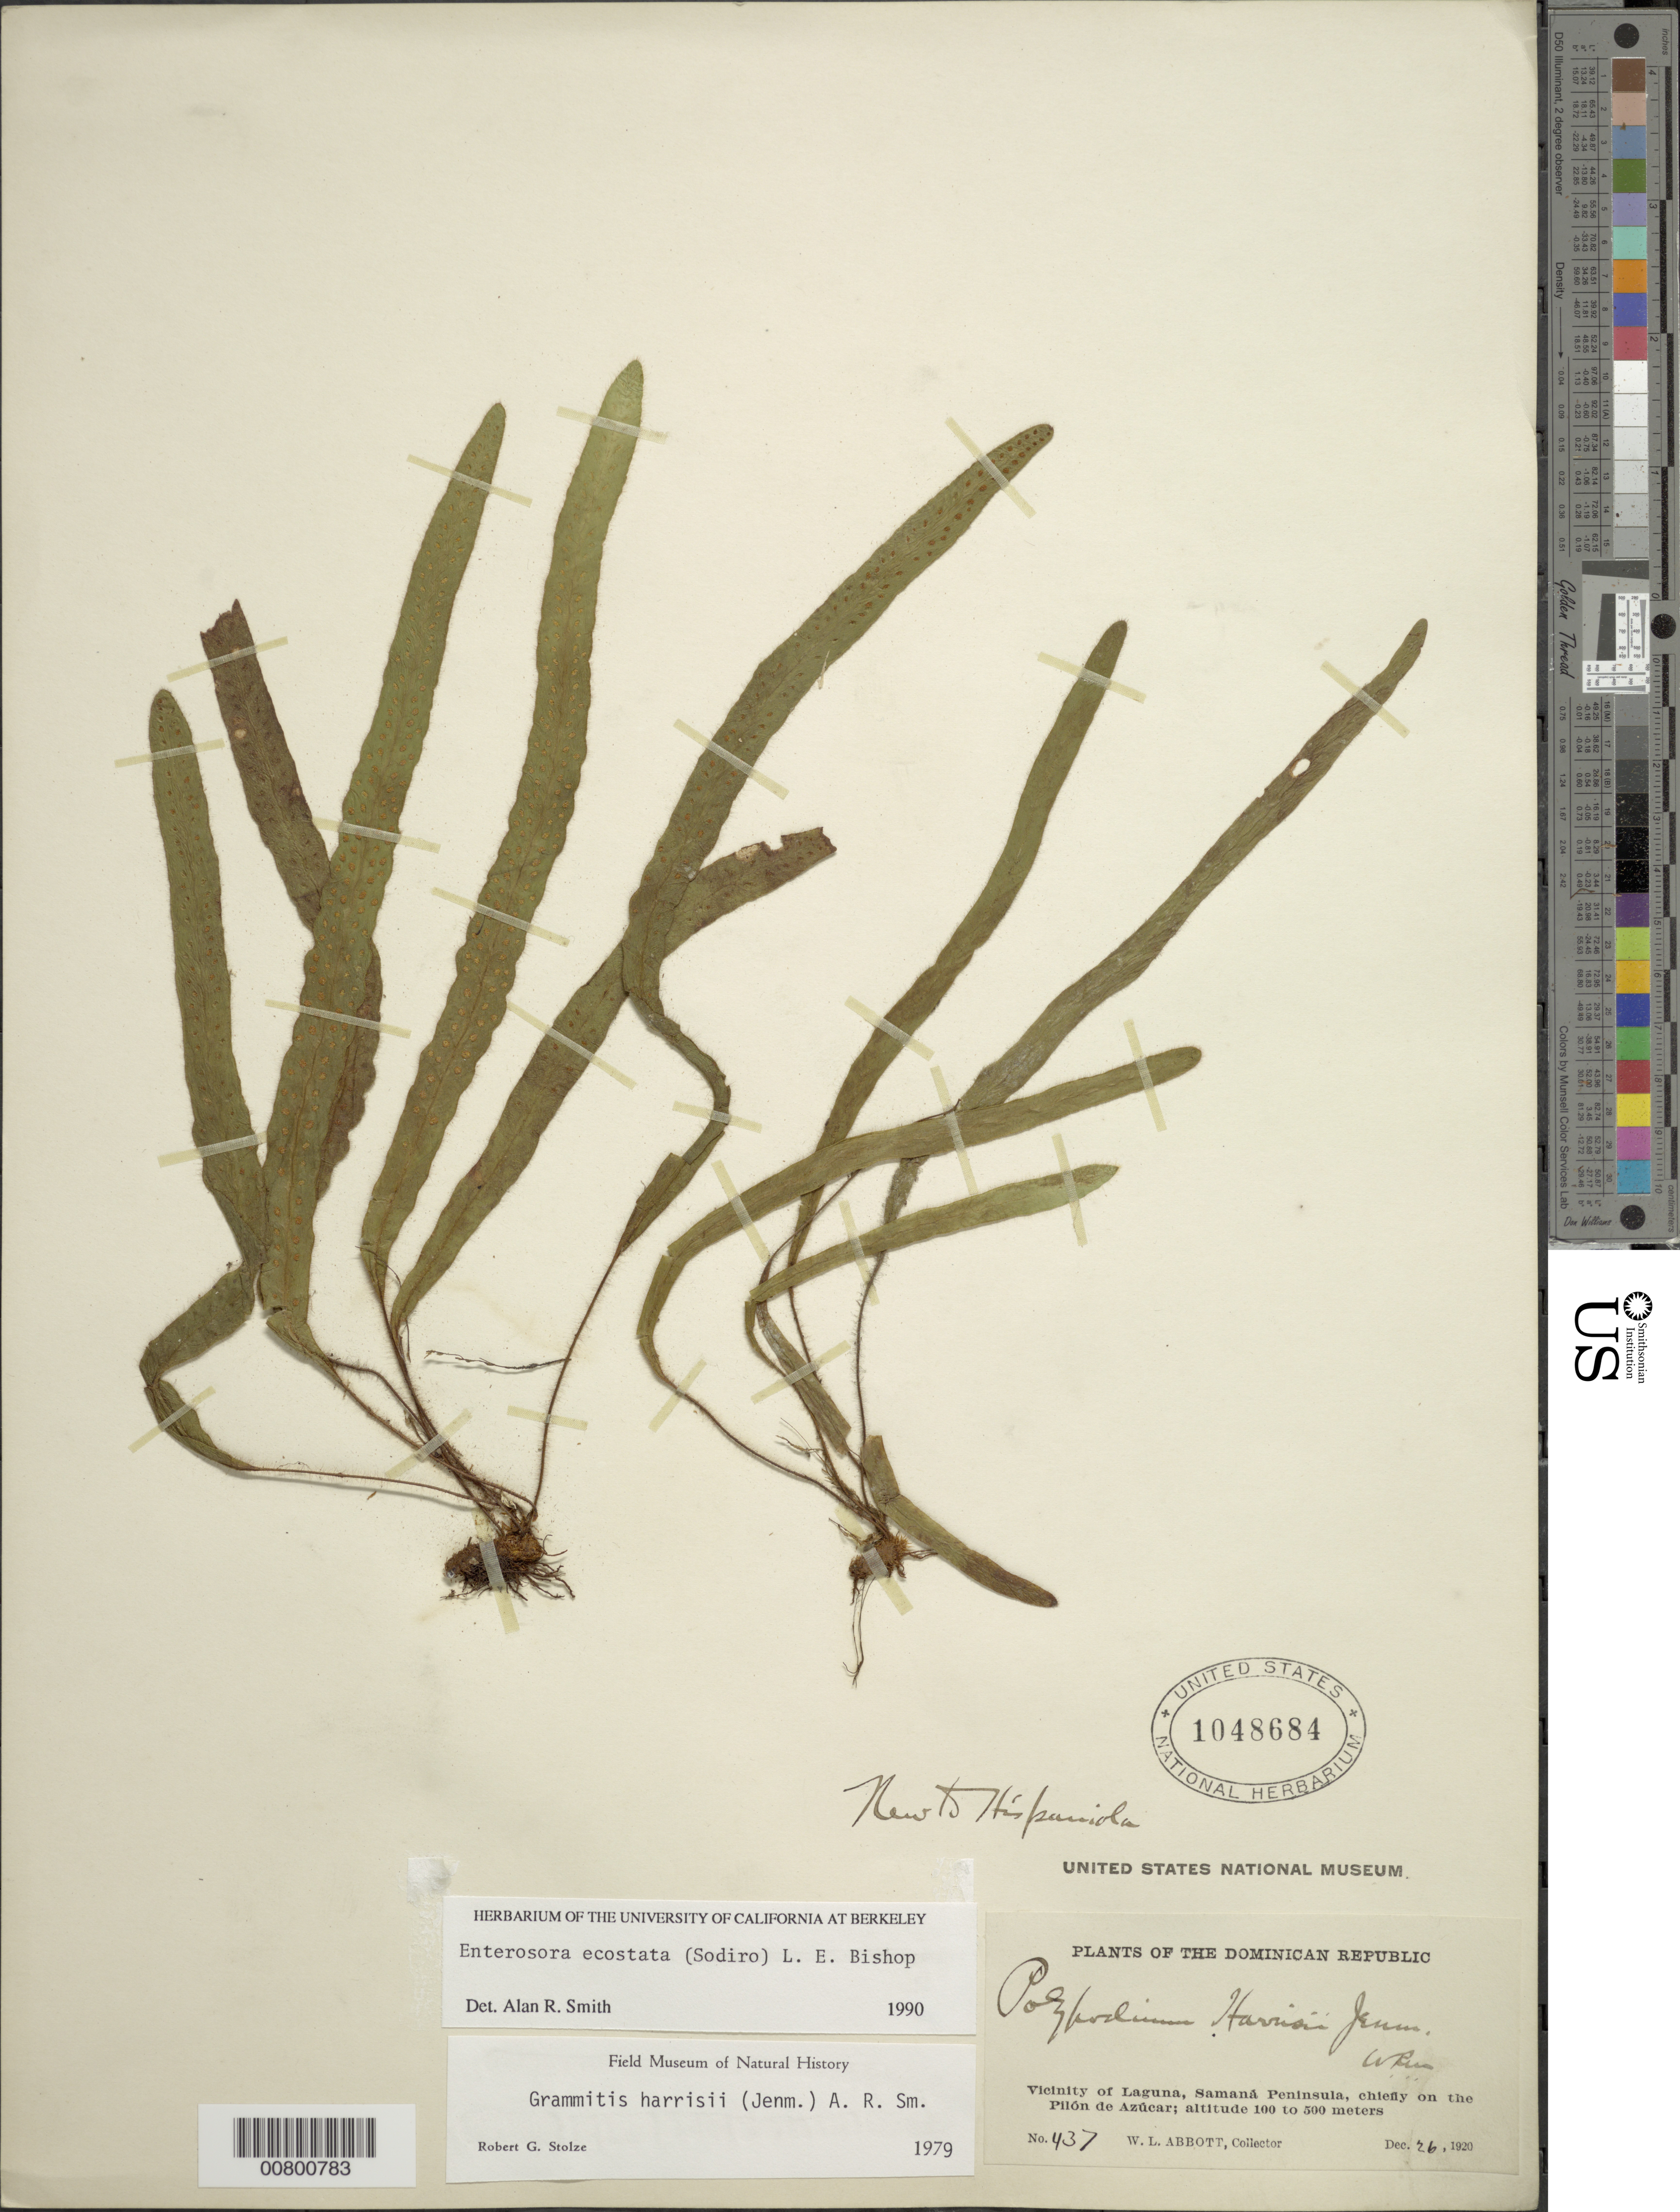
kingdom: Plantae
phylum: Tracheophyta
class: Polypodiopsida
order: Polypodiales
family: Polypodiaceae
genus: Enterosora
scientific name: Enterosora ecostata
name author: (Sodiro) L.E. Bishop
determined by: Smith, Alan R., (UC)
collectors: W. L. Abbott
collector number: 437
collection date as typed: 26 Dec 1920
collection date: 1920-12-26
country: Dominican Republic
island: Hispaniola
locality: Laguna vicinity, Samaná Peninsula, chiefly on the Pilón de Azúcar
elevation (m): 100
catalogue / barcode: US 1048684